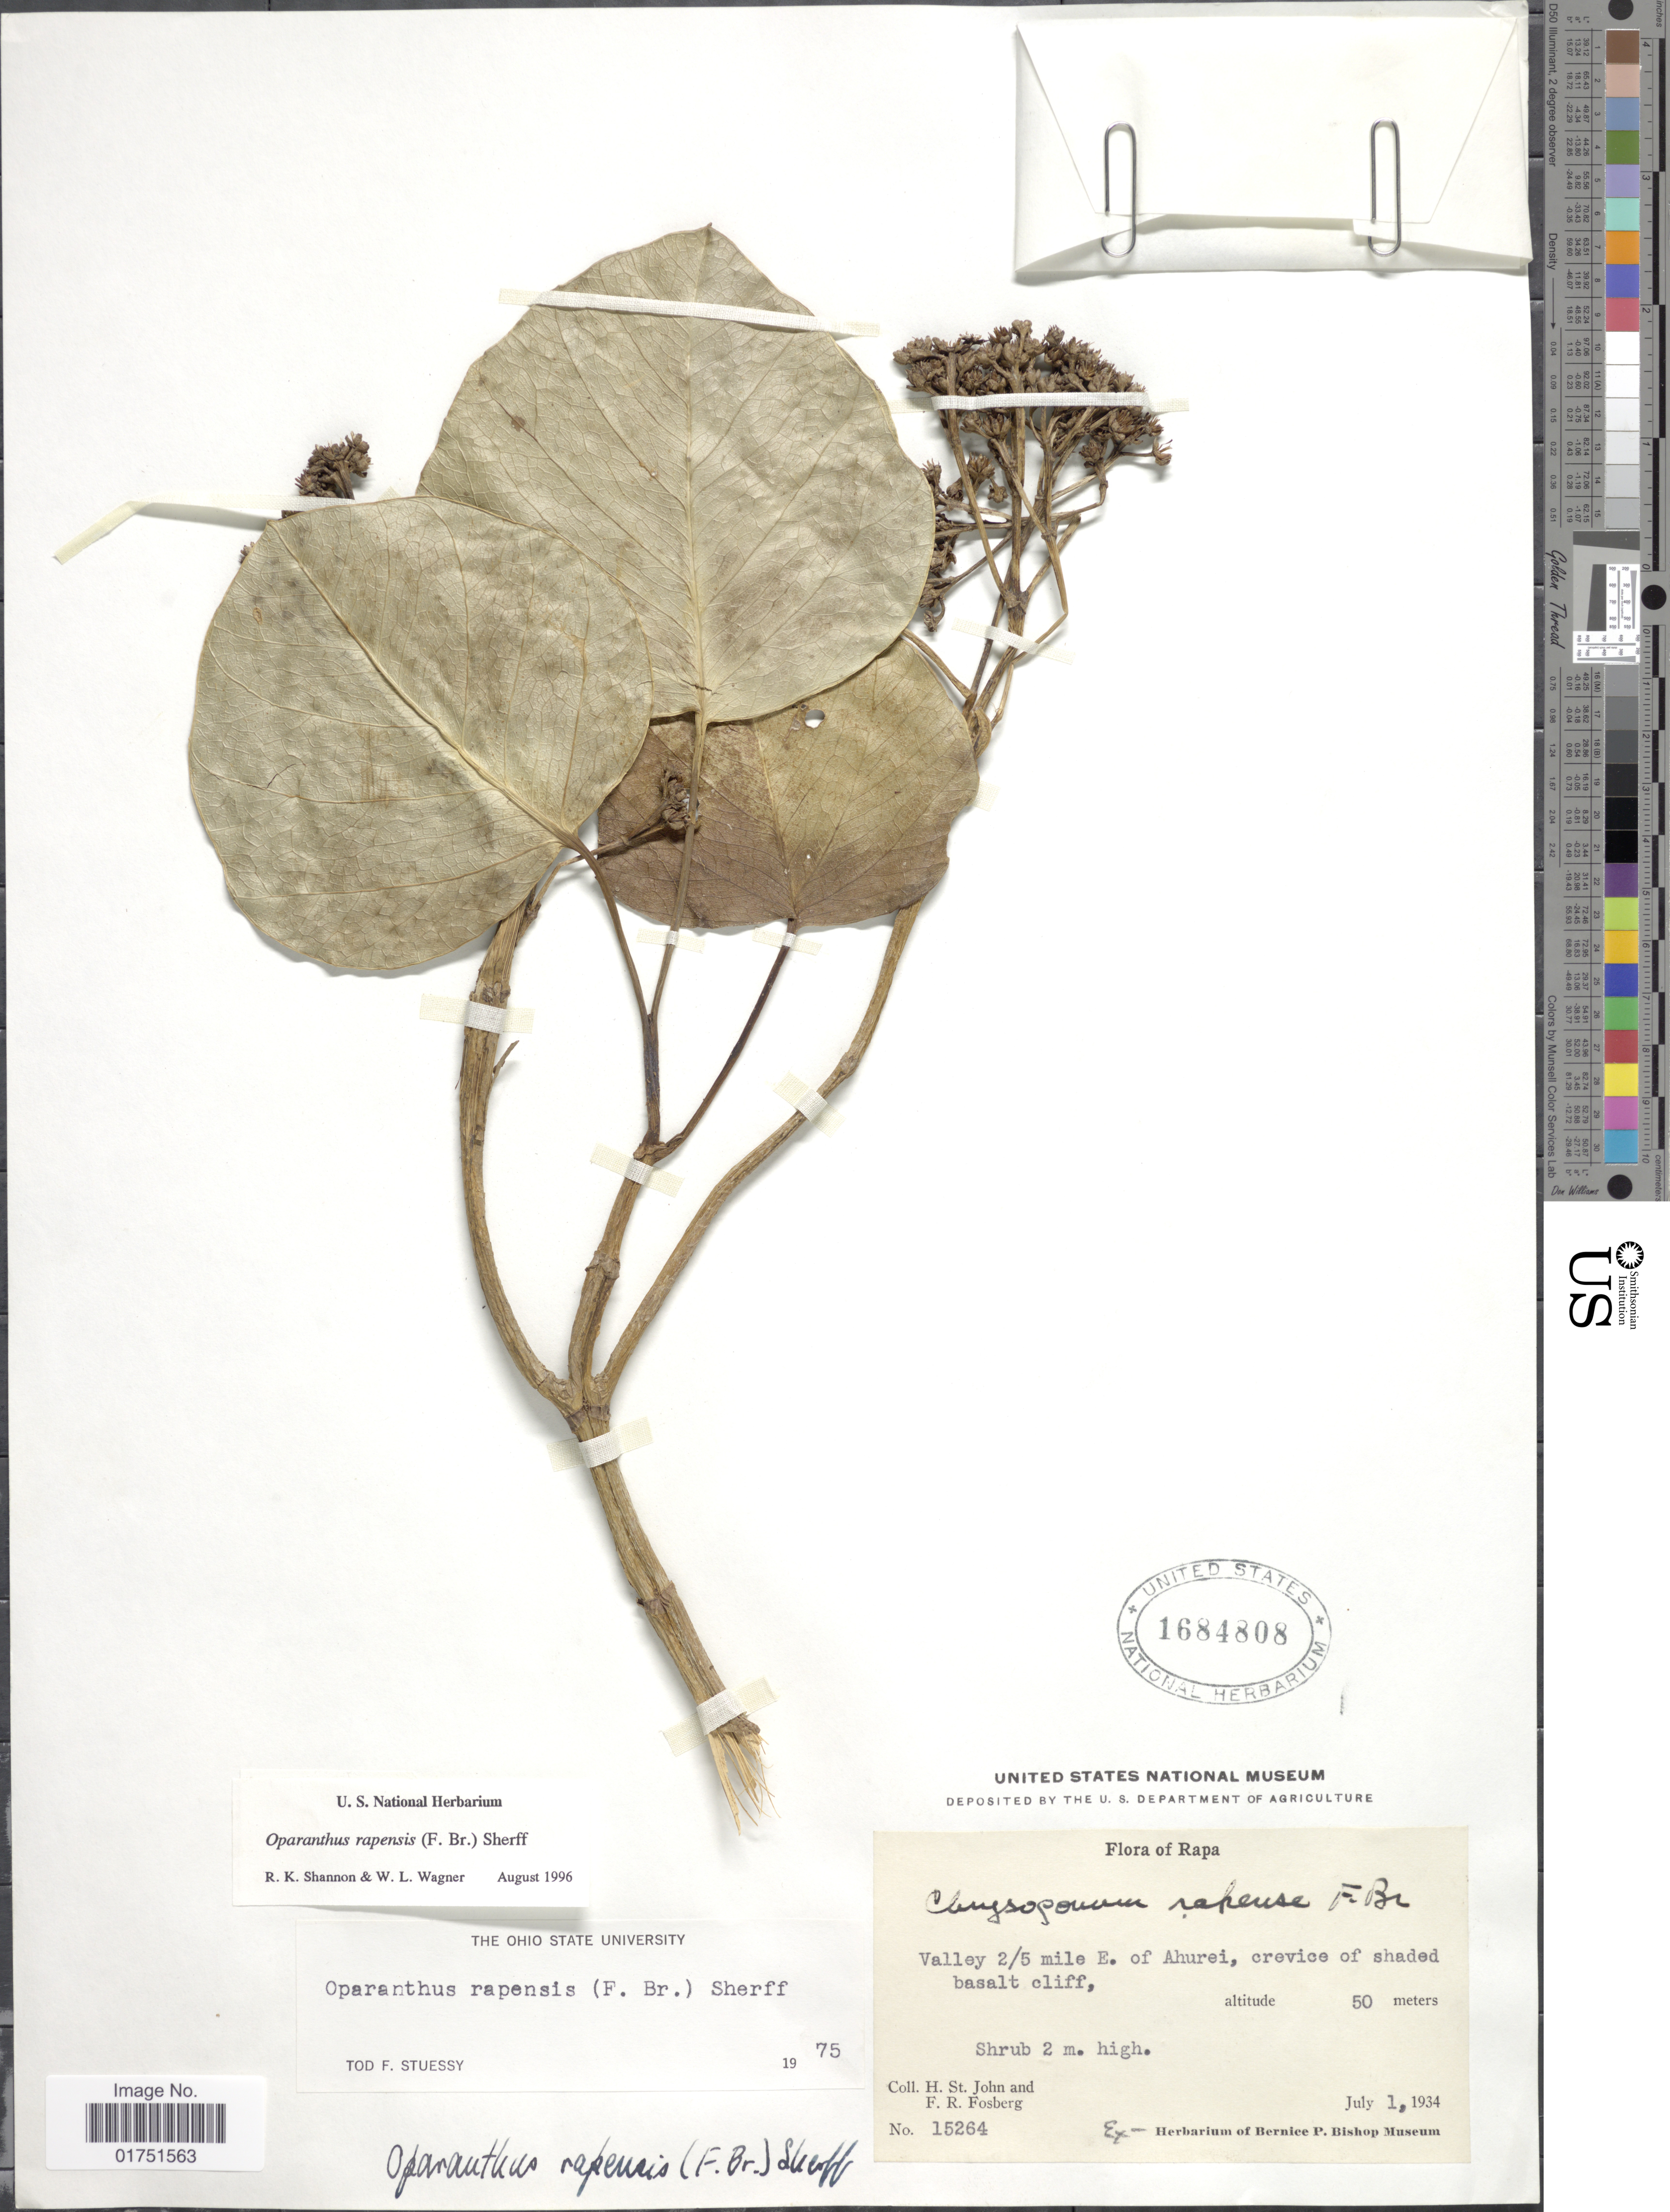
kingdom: Plantae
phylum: Tracheophyta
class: Magnoliopsida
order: Asterales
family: Asteraceae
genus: Oparanthus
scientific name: Oparanthus rapensis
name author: (F. Br.) Sherff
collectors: H. St. John & F. R. Fosberg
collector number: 15264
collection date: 1934-07-01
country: French Polynesia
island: Rapa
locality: Rapa. Valley 2/5 mile E. of Ahurei, crevice of shaded basalt cliff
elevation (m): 50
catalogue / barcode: US 1684808